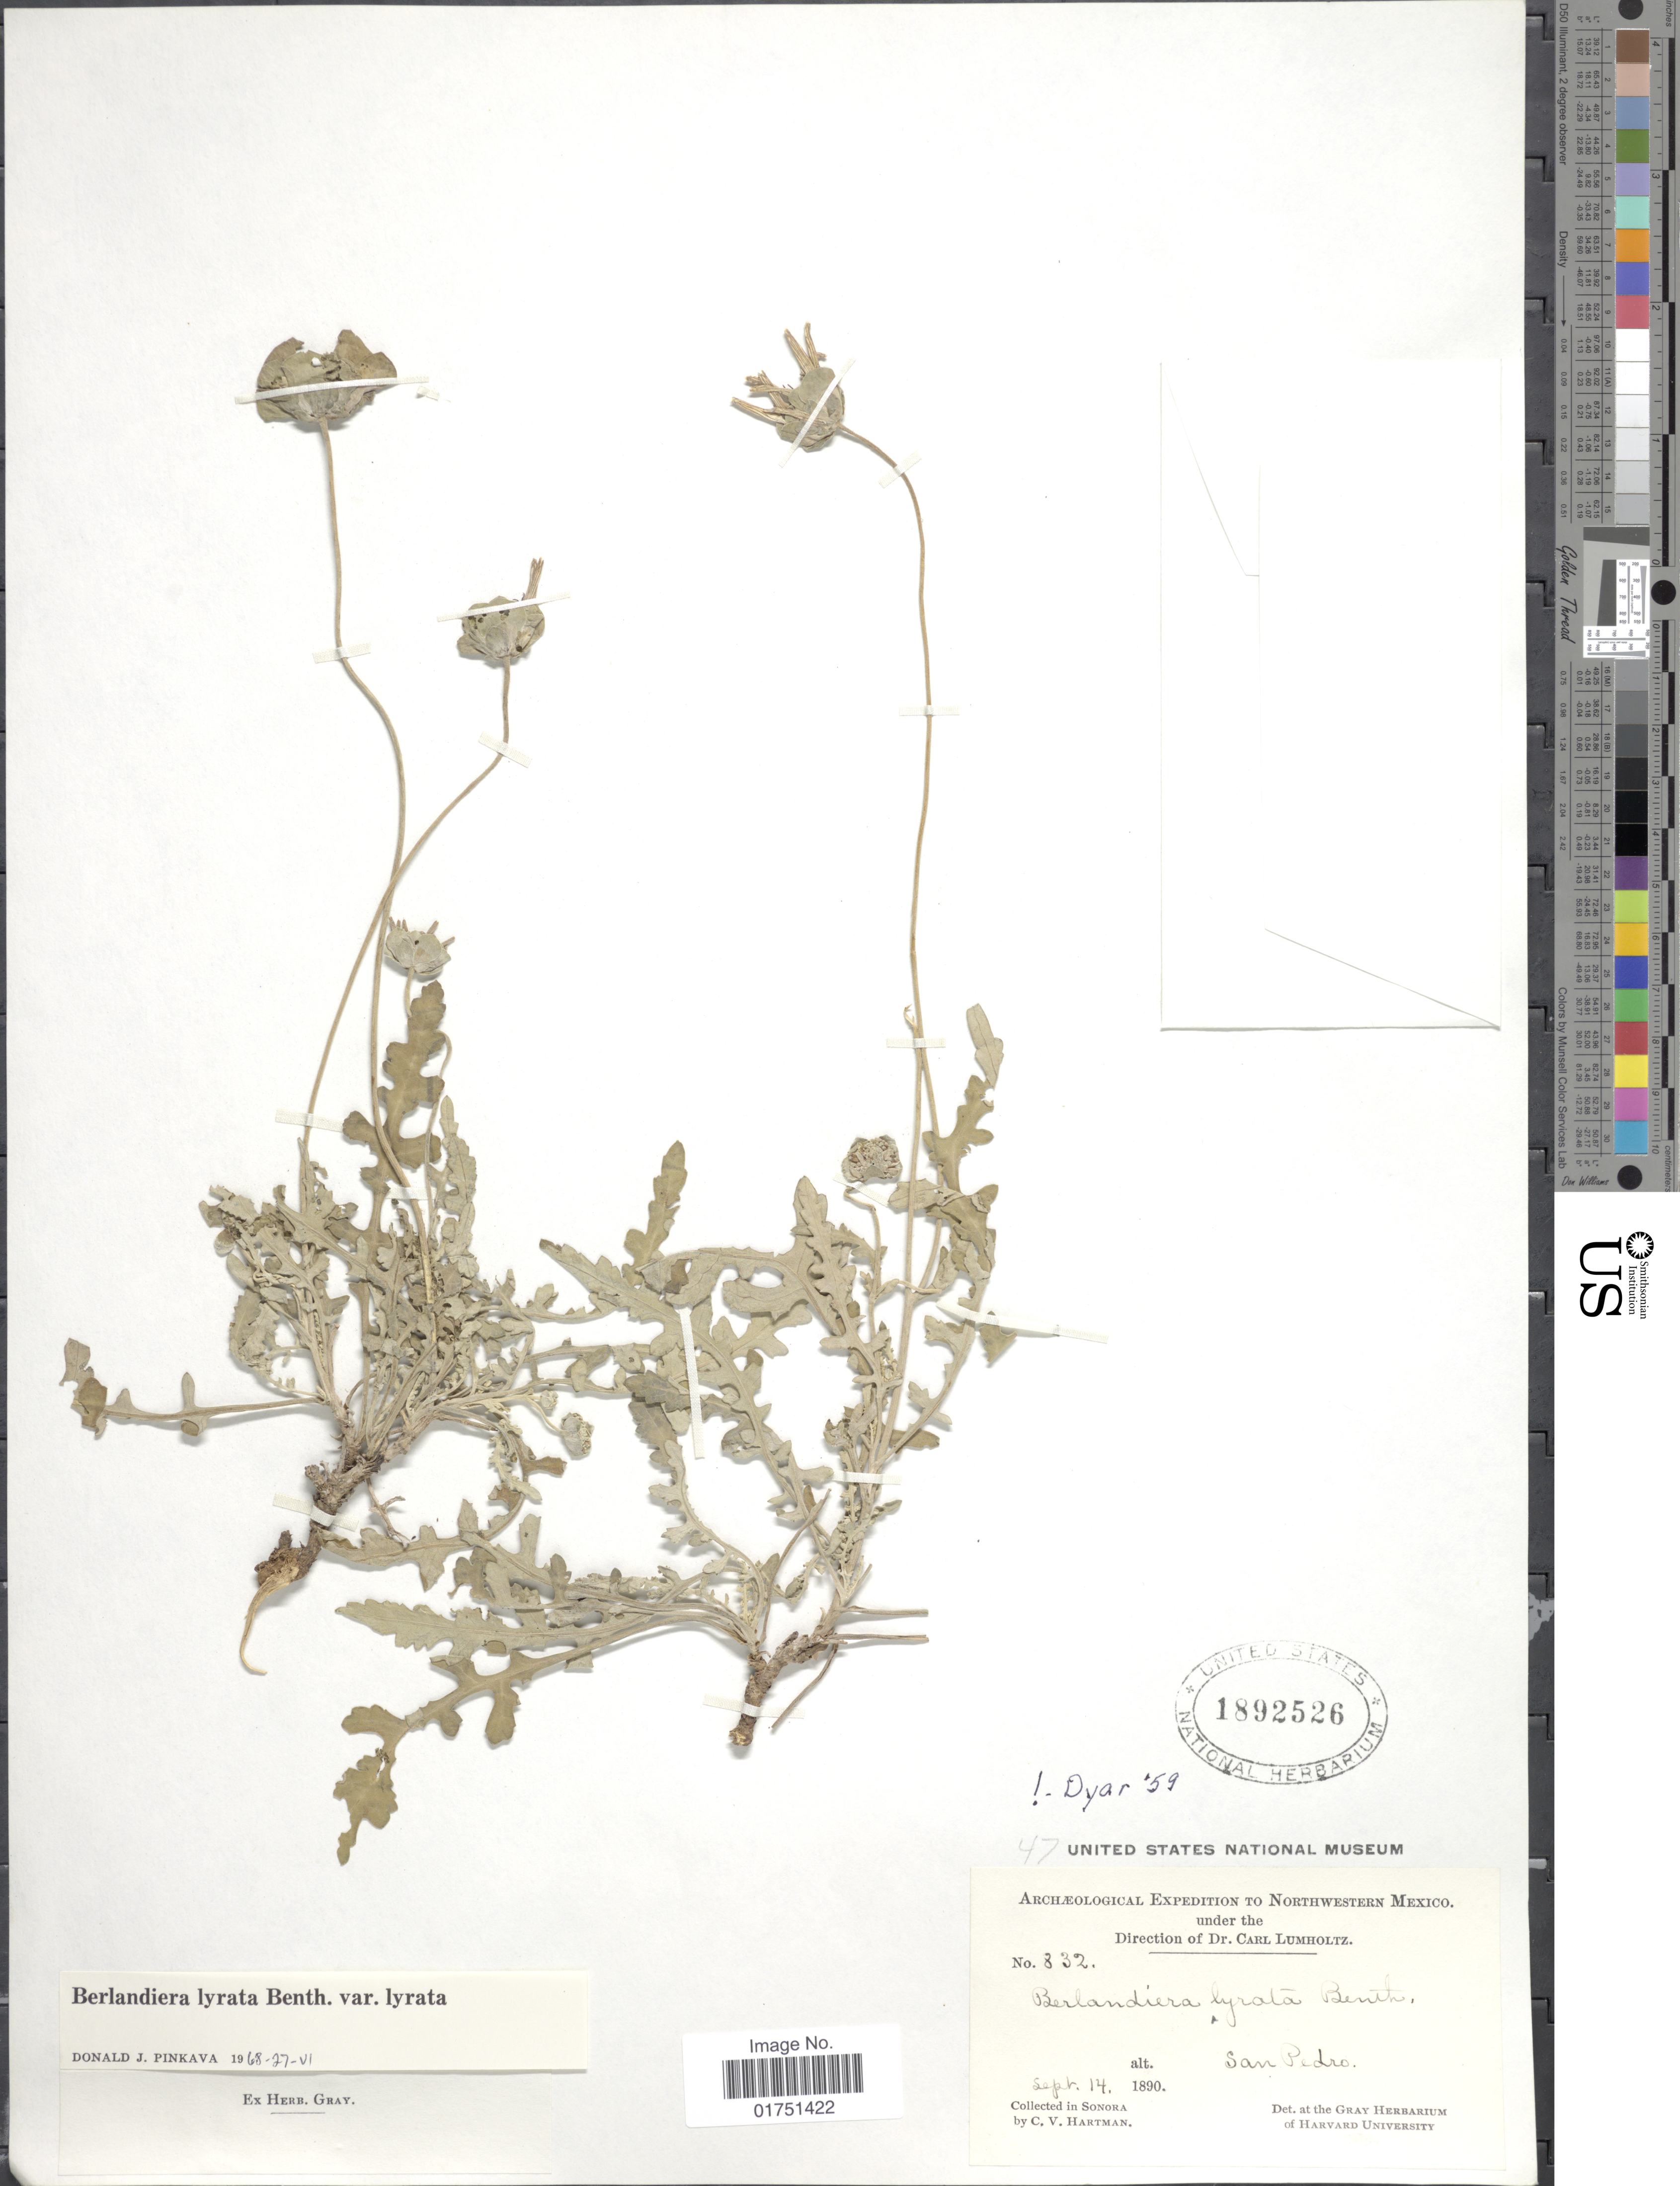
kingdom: Plantae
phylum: Tracheophyta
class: Magnoliopsida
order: Asterales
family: Asteraceae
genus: Berlandiera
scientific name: Berlandiera lyrata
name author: Benth.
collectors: C. V. Hartman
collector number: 832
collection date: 1890-09-14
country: Mexico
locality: Northwestern Mexico. San Pedro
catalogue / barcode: US 1892526